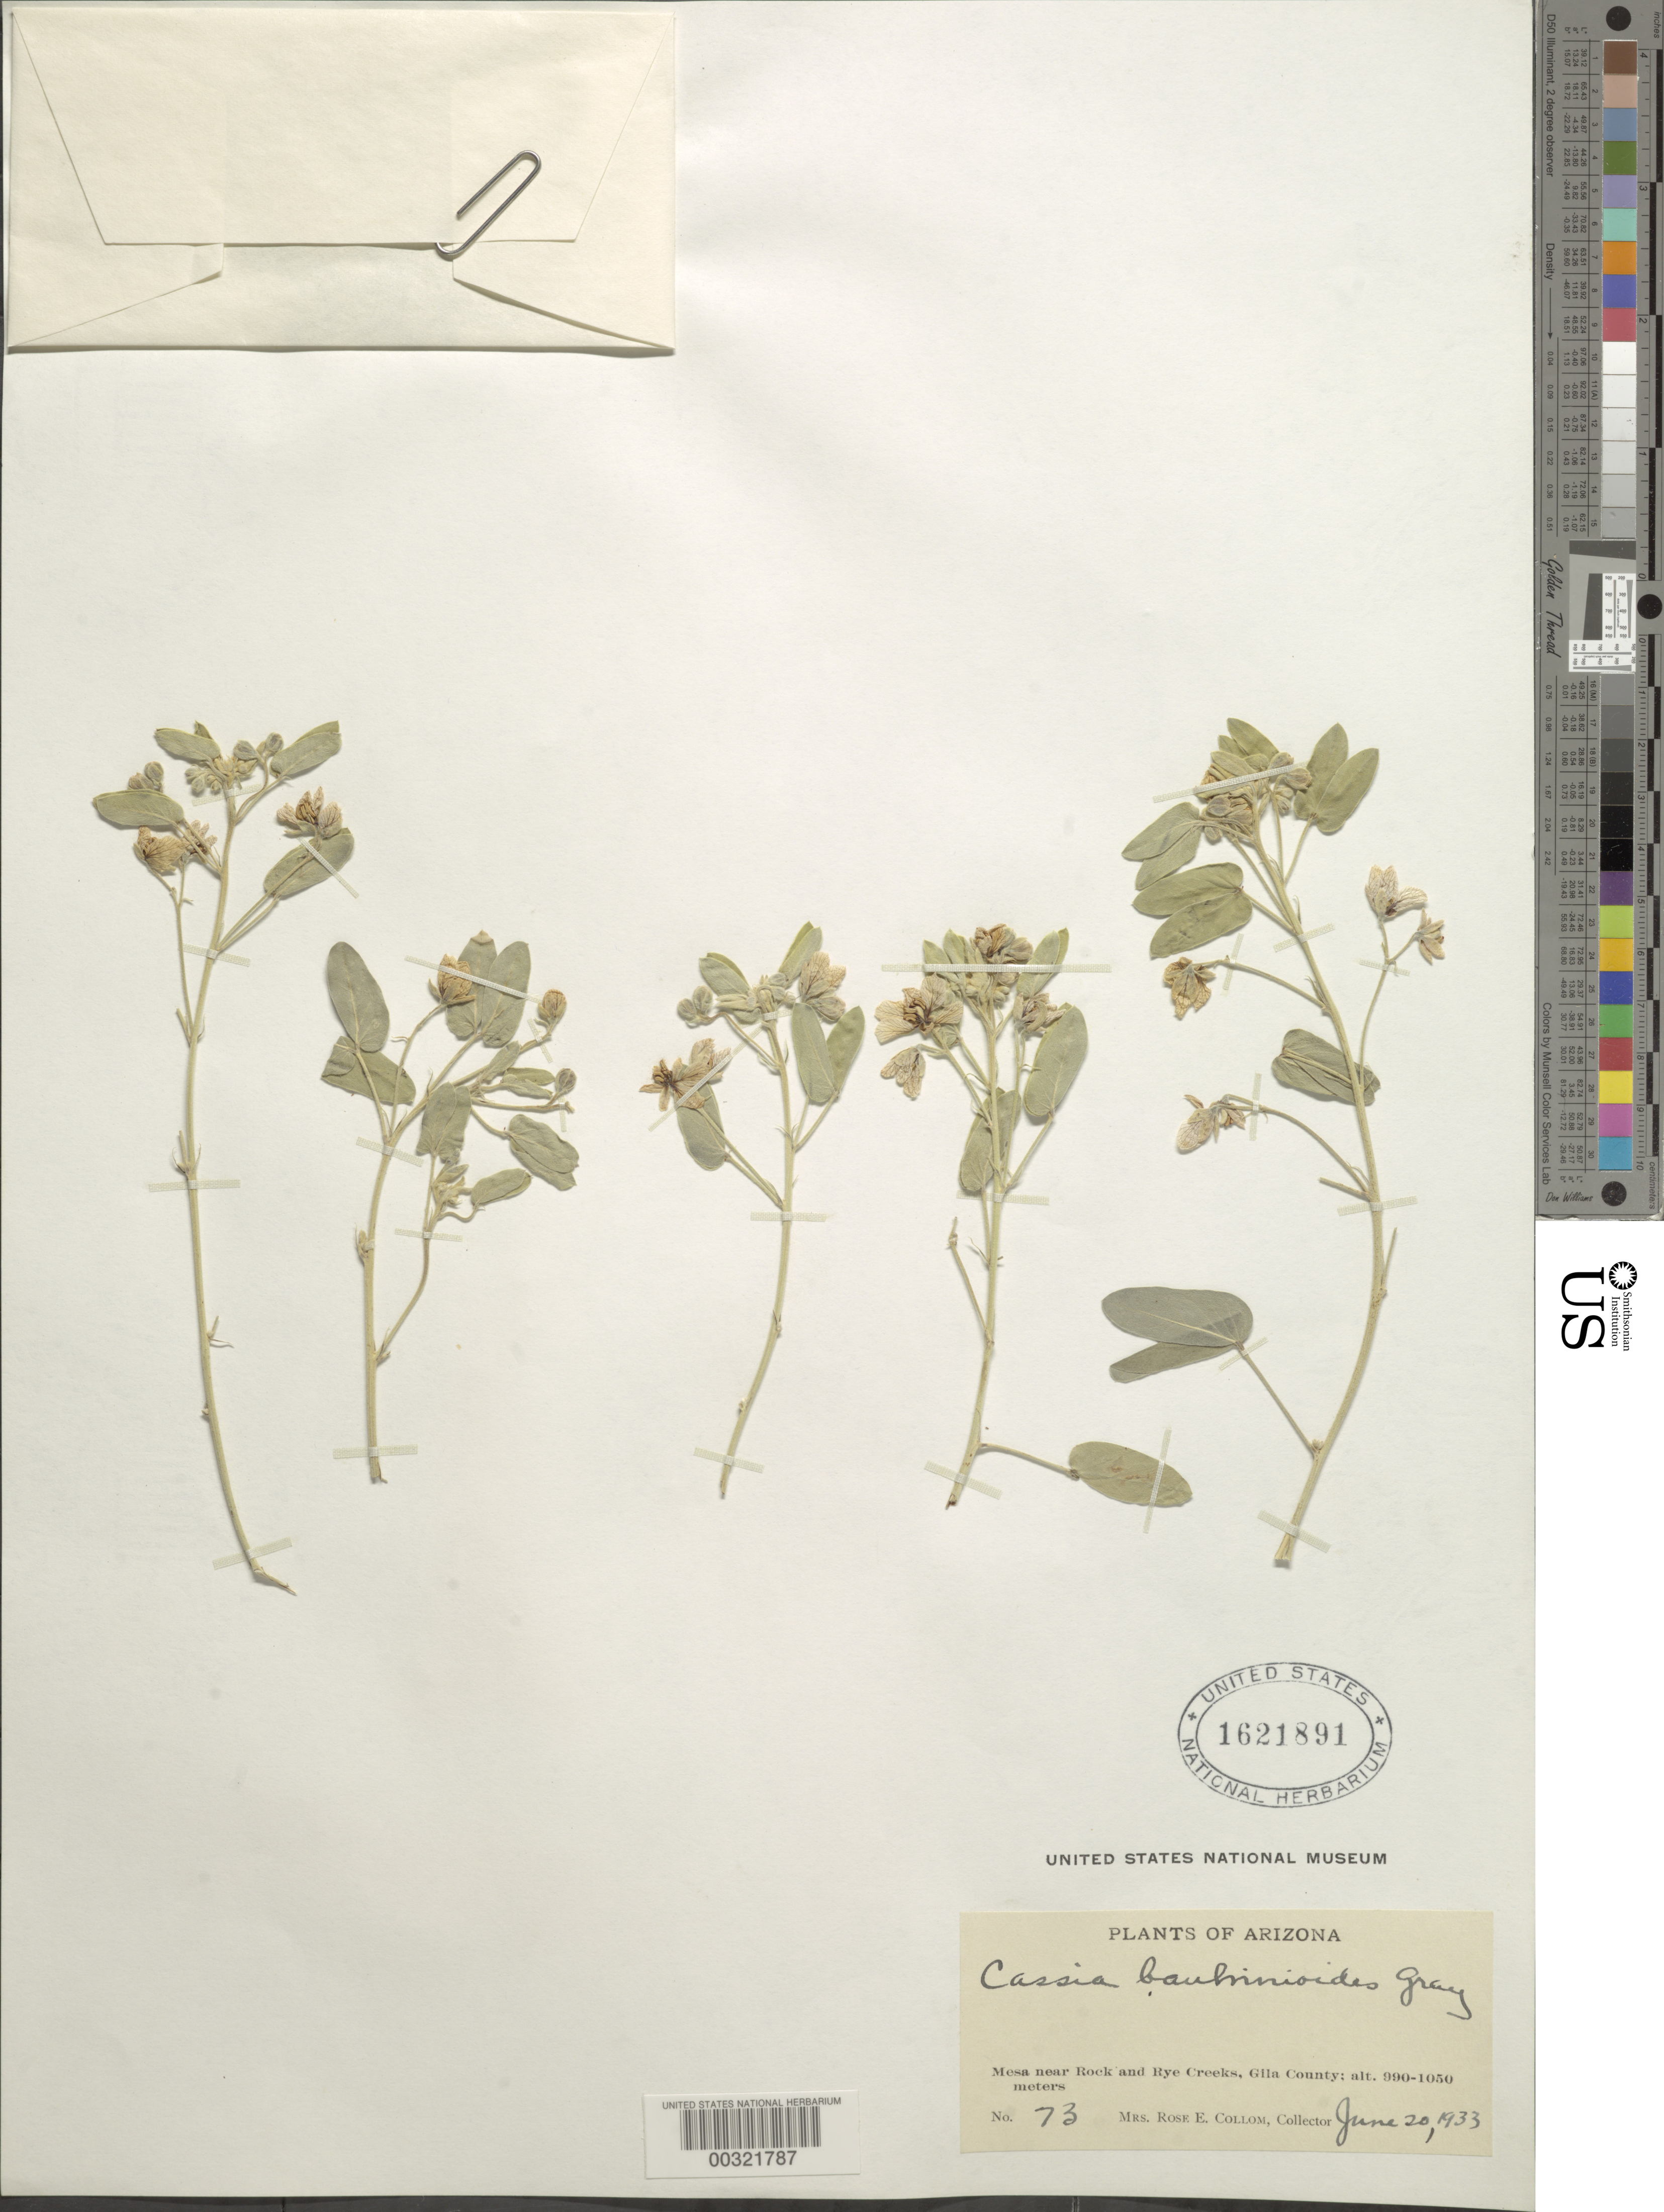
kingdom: Plantae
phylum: Tracheophyta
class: Magnoliopsida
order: Fabales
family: Fabaceae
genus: Senna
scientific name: Senna bauhinioides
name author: (A. Gray) H.S. Irwin & Barneby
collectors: R. E. Collom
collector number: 73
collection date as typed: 20 Jun 1933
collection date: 1933-06-20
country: United States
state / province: Arizona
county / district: Gila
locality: Near rock and rye creeks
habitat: Mesa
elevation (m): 990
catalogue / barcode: US 1621891